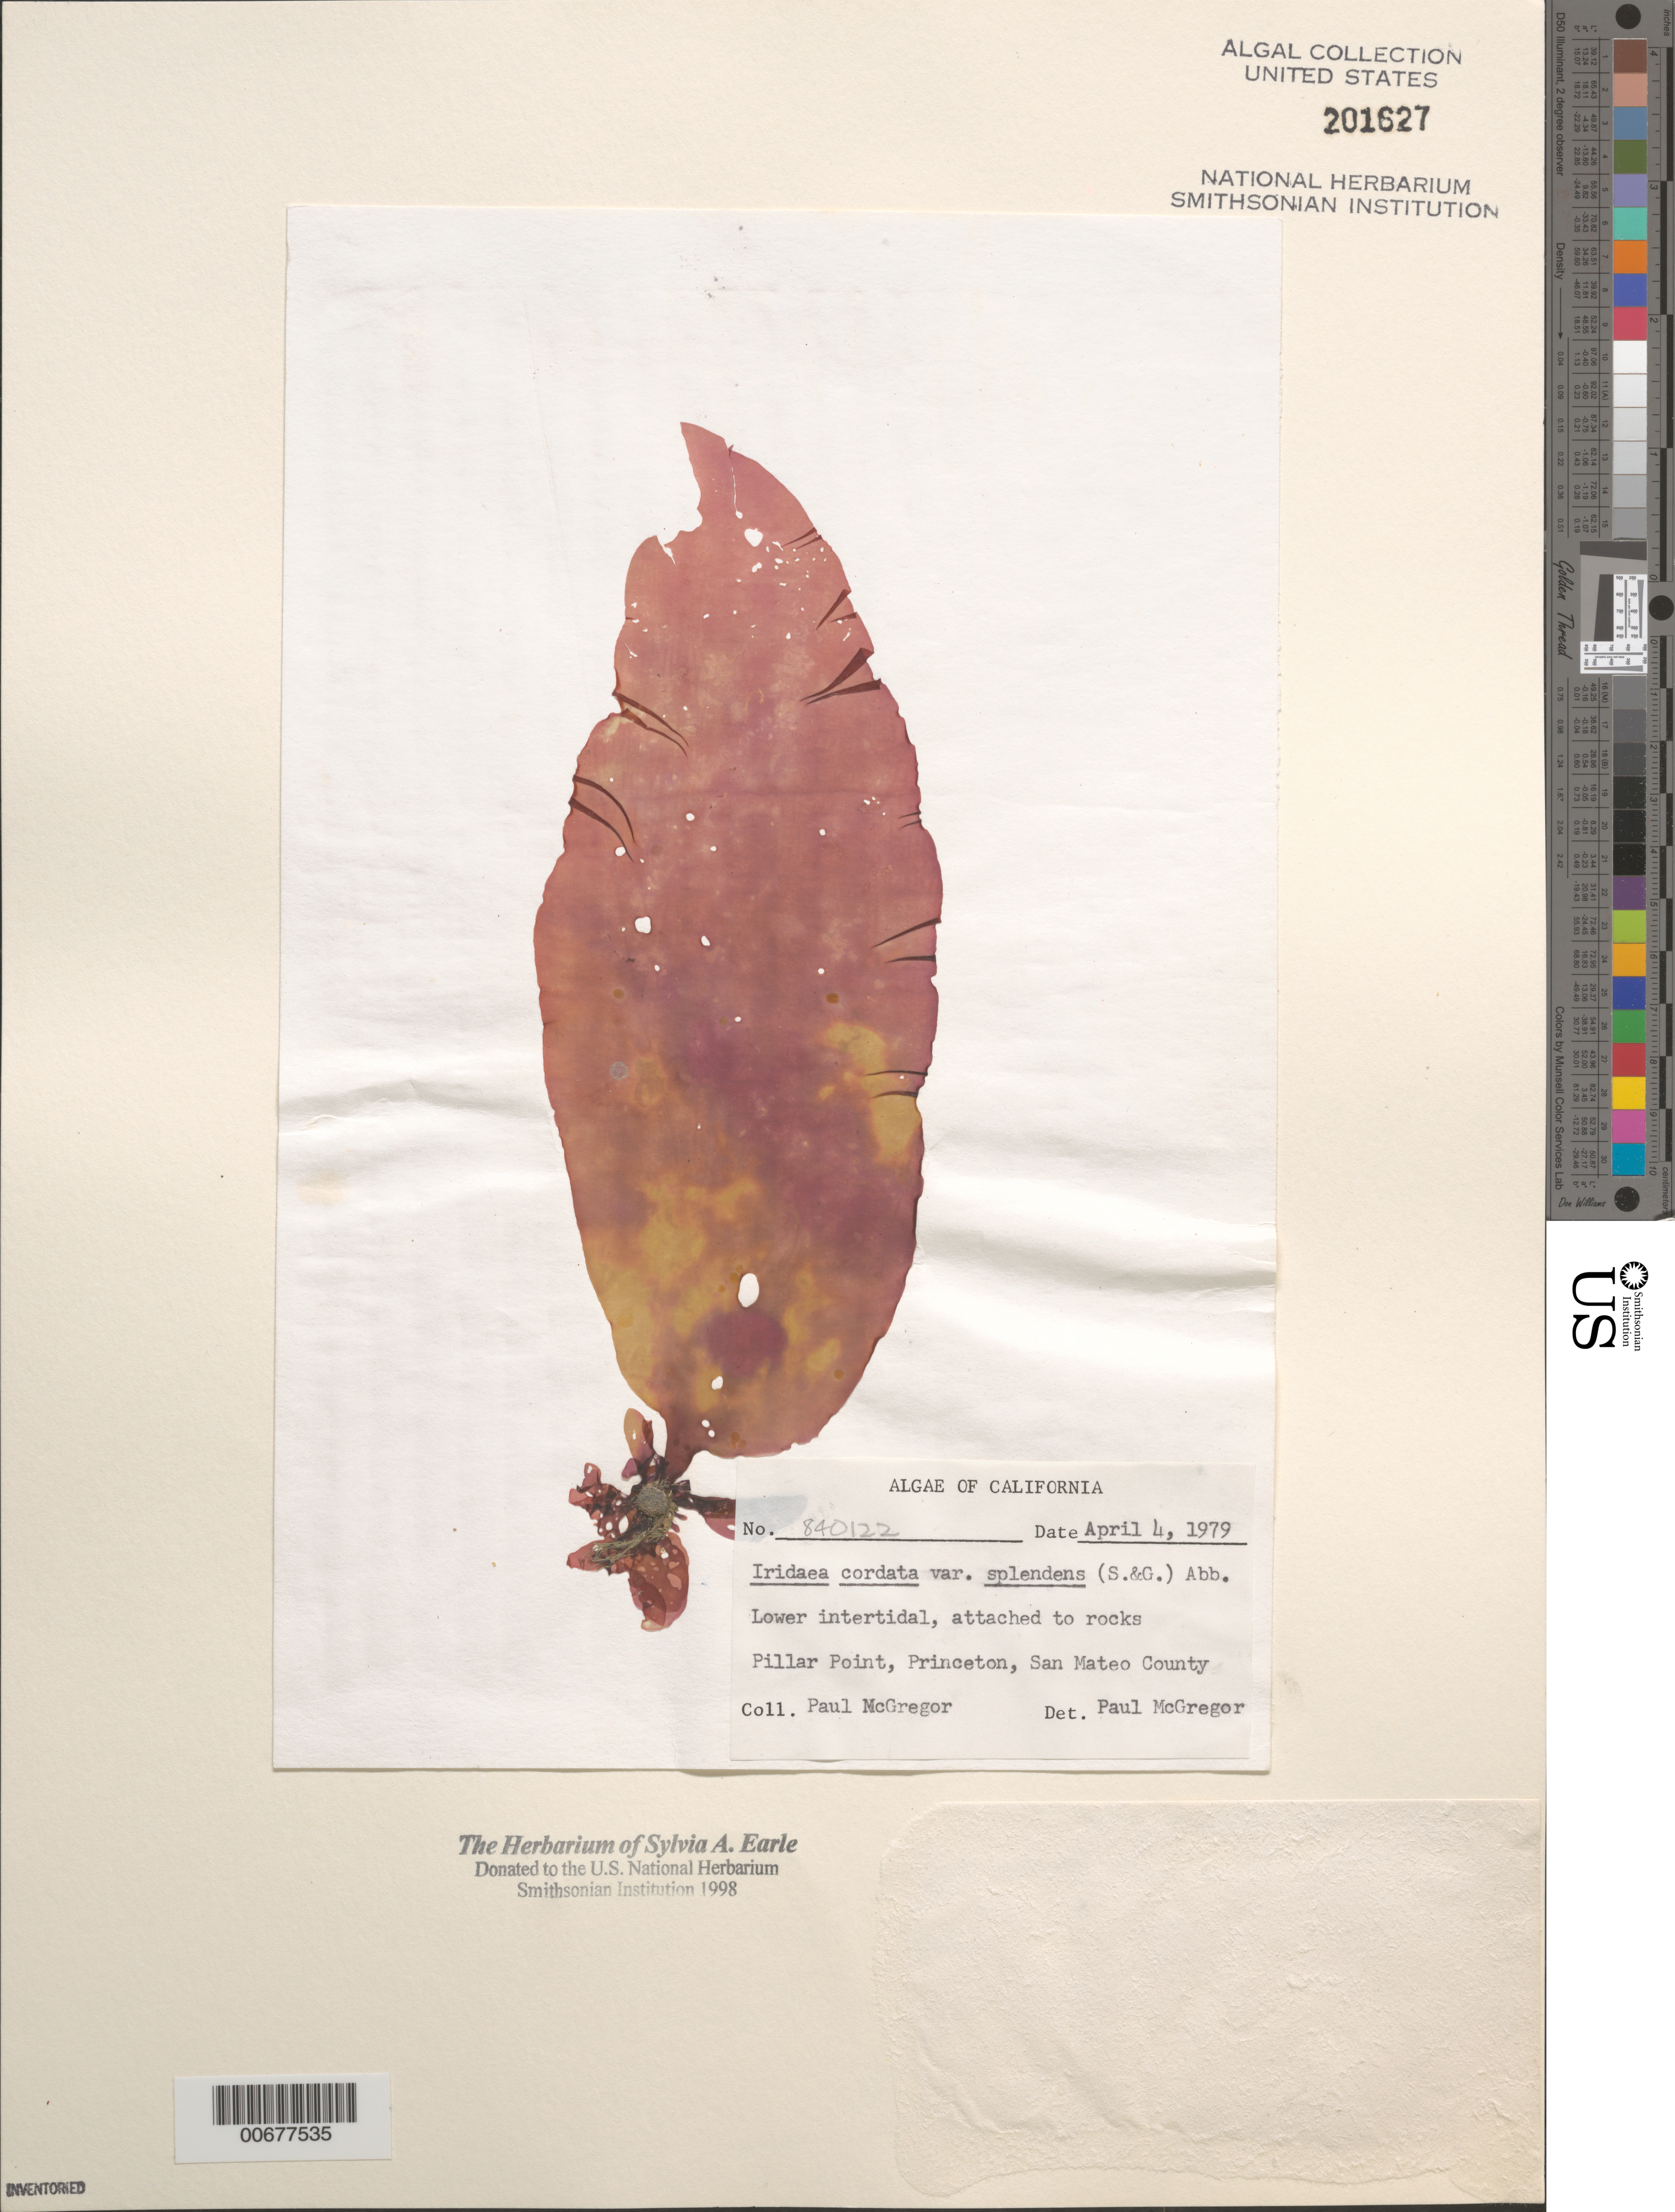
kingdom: Plantae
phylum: Rhodophyta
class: Florideophyceae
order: Gigartinales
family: Gigartinaceae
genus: Iridaea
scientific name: Iridaea cordata var. splendens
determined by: McGregor, Paul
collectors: P. McGregor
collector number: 840122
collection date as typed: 04 Apr 1979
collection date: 1979-04-04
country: United States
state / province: California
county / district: San Mateo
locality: Pillar Point, Princeton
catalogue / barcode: US 201627